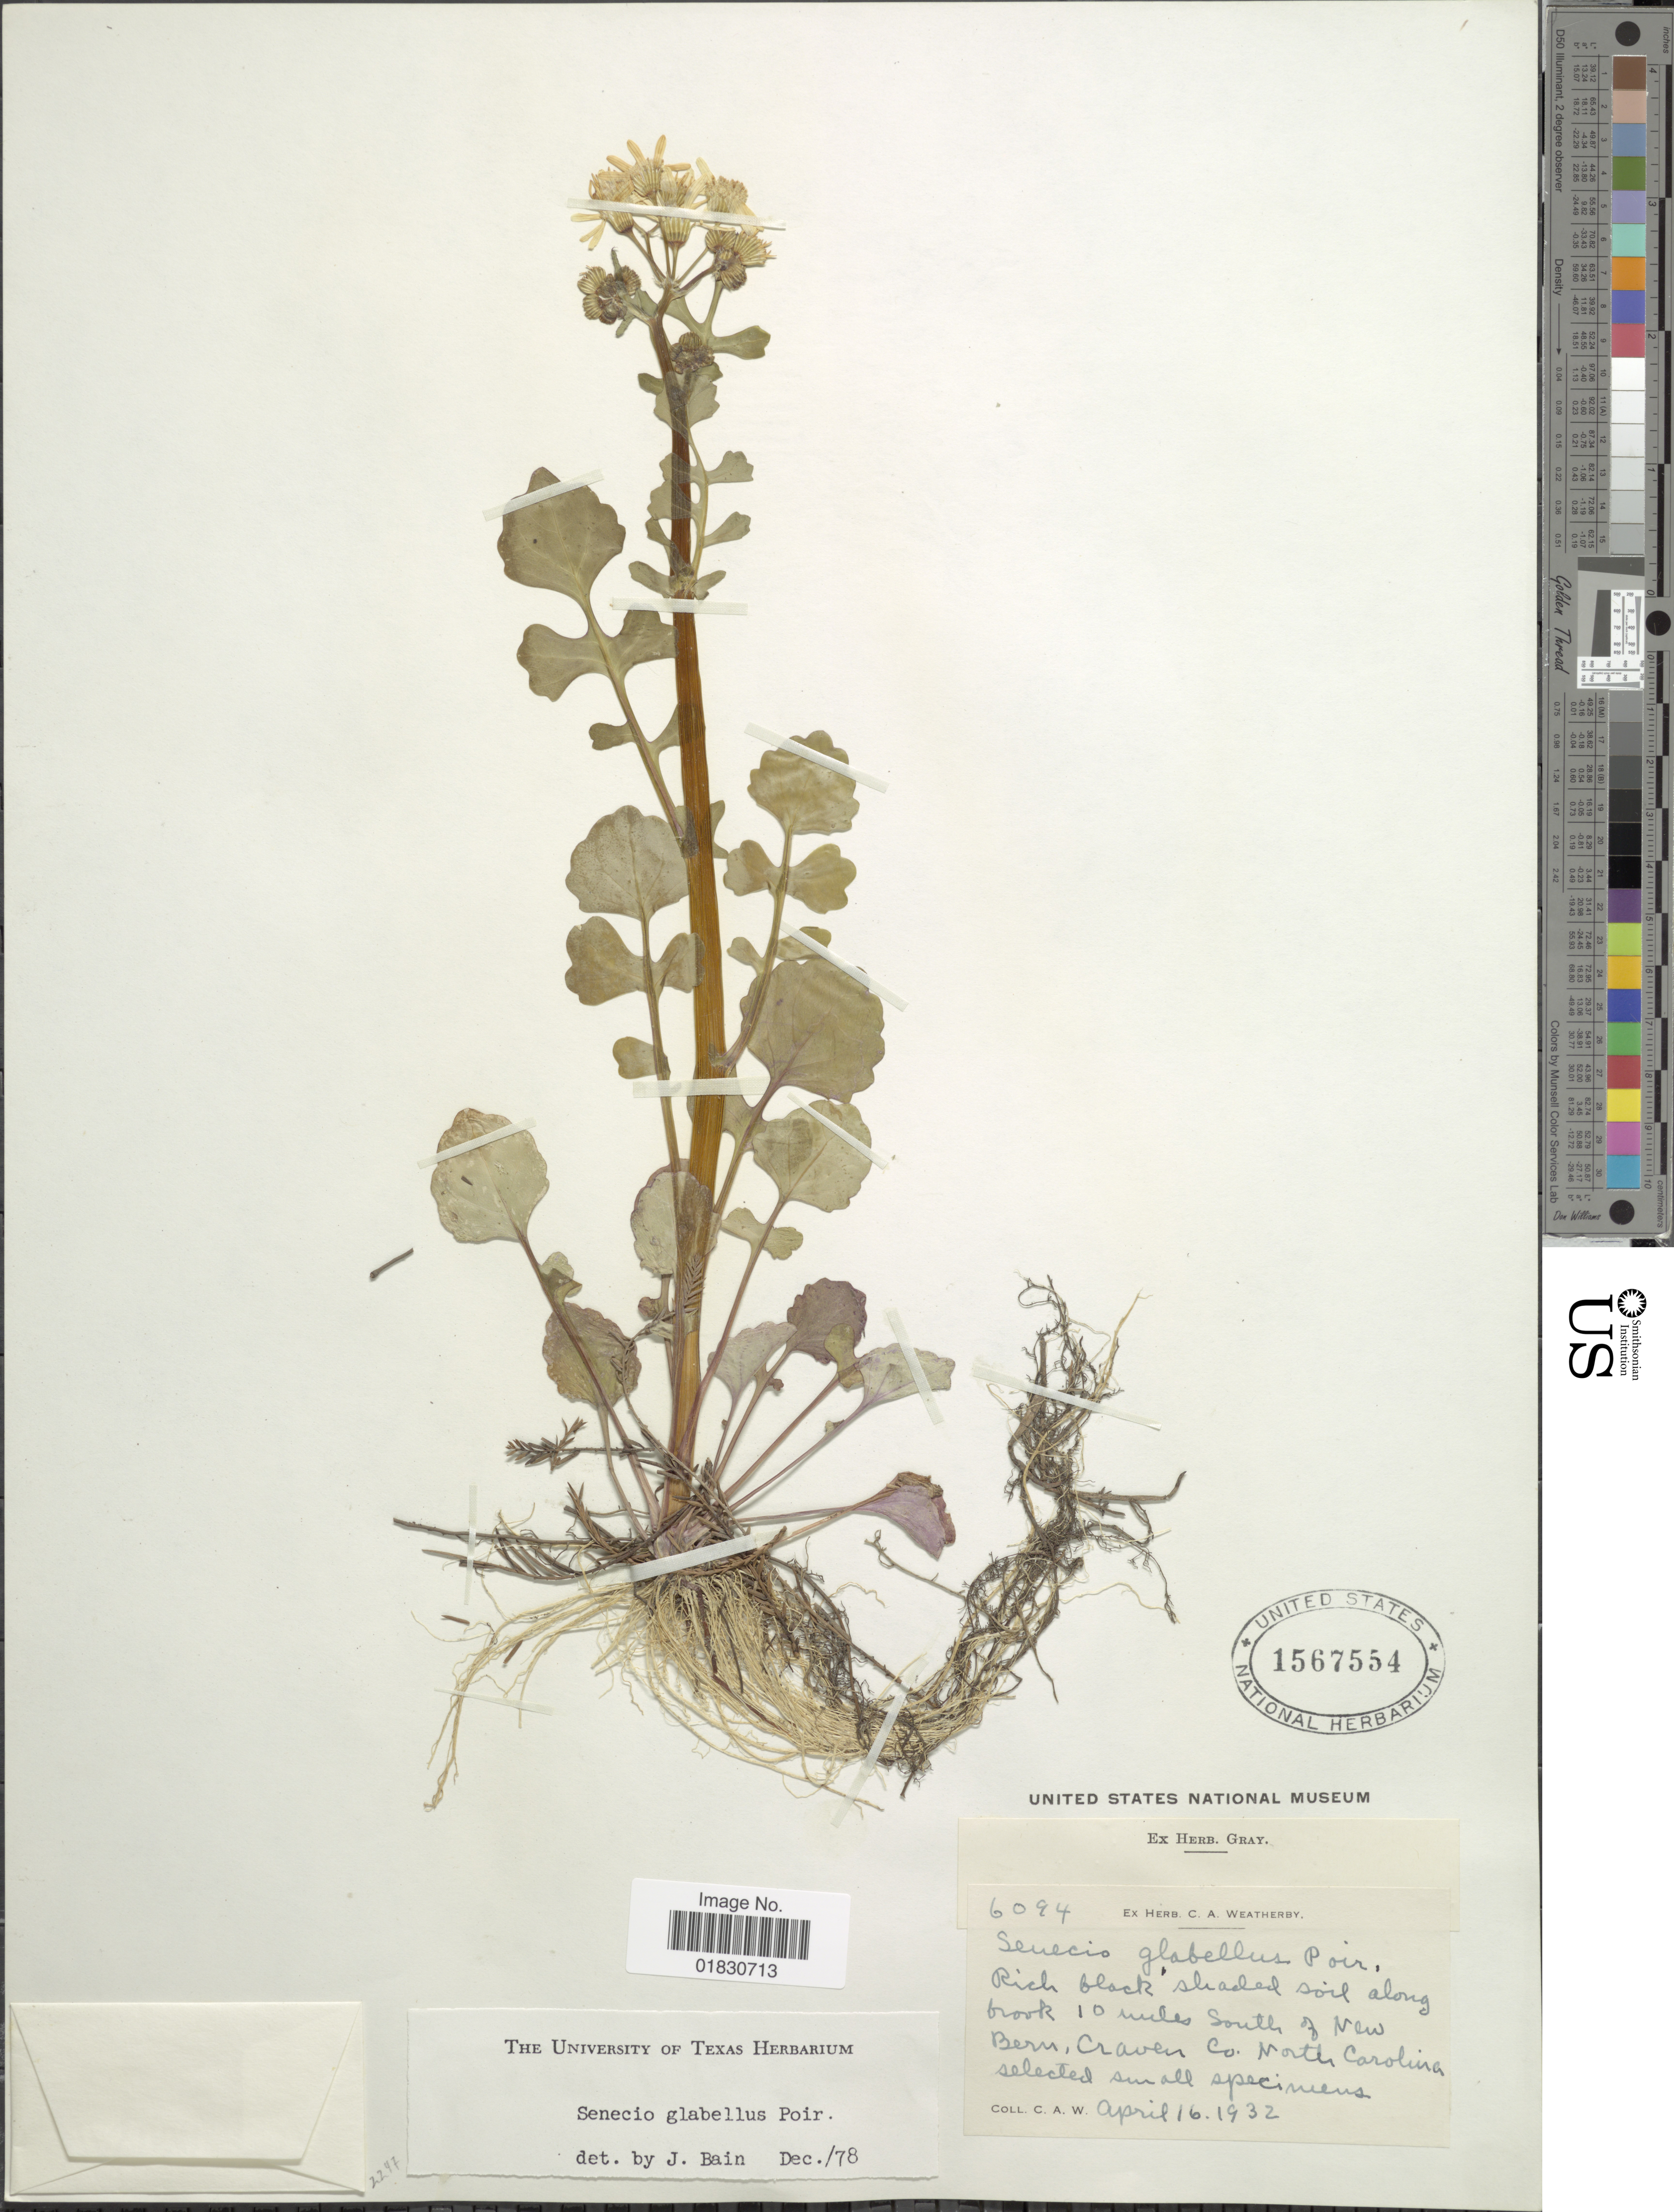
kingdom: Plantae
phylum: Tracheophyta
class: Magnoliopsida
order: Asterales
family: Asteraceae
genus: Packera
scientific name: Packera glabella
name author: (Poir.) C. Jeffrey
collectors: C. A. Weatherby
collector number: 6094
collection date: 1932-04-16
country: United States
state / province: North Carolina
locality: Along brook 10 miles South of New Bern, Craven Co., North Carolina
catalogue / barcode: US 1567554